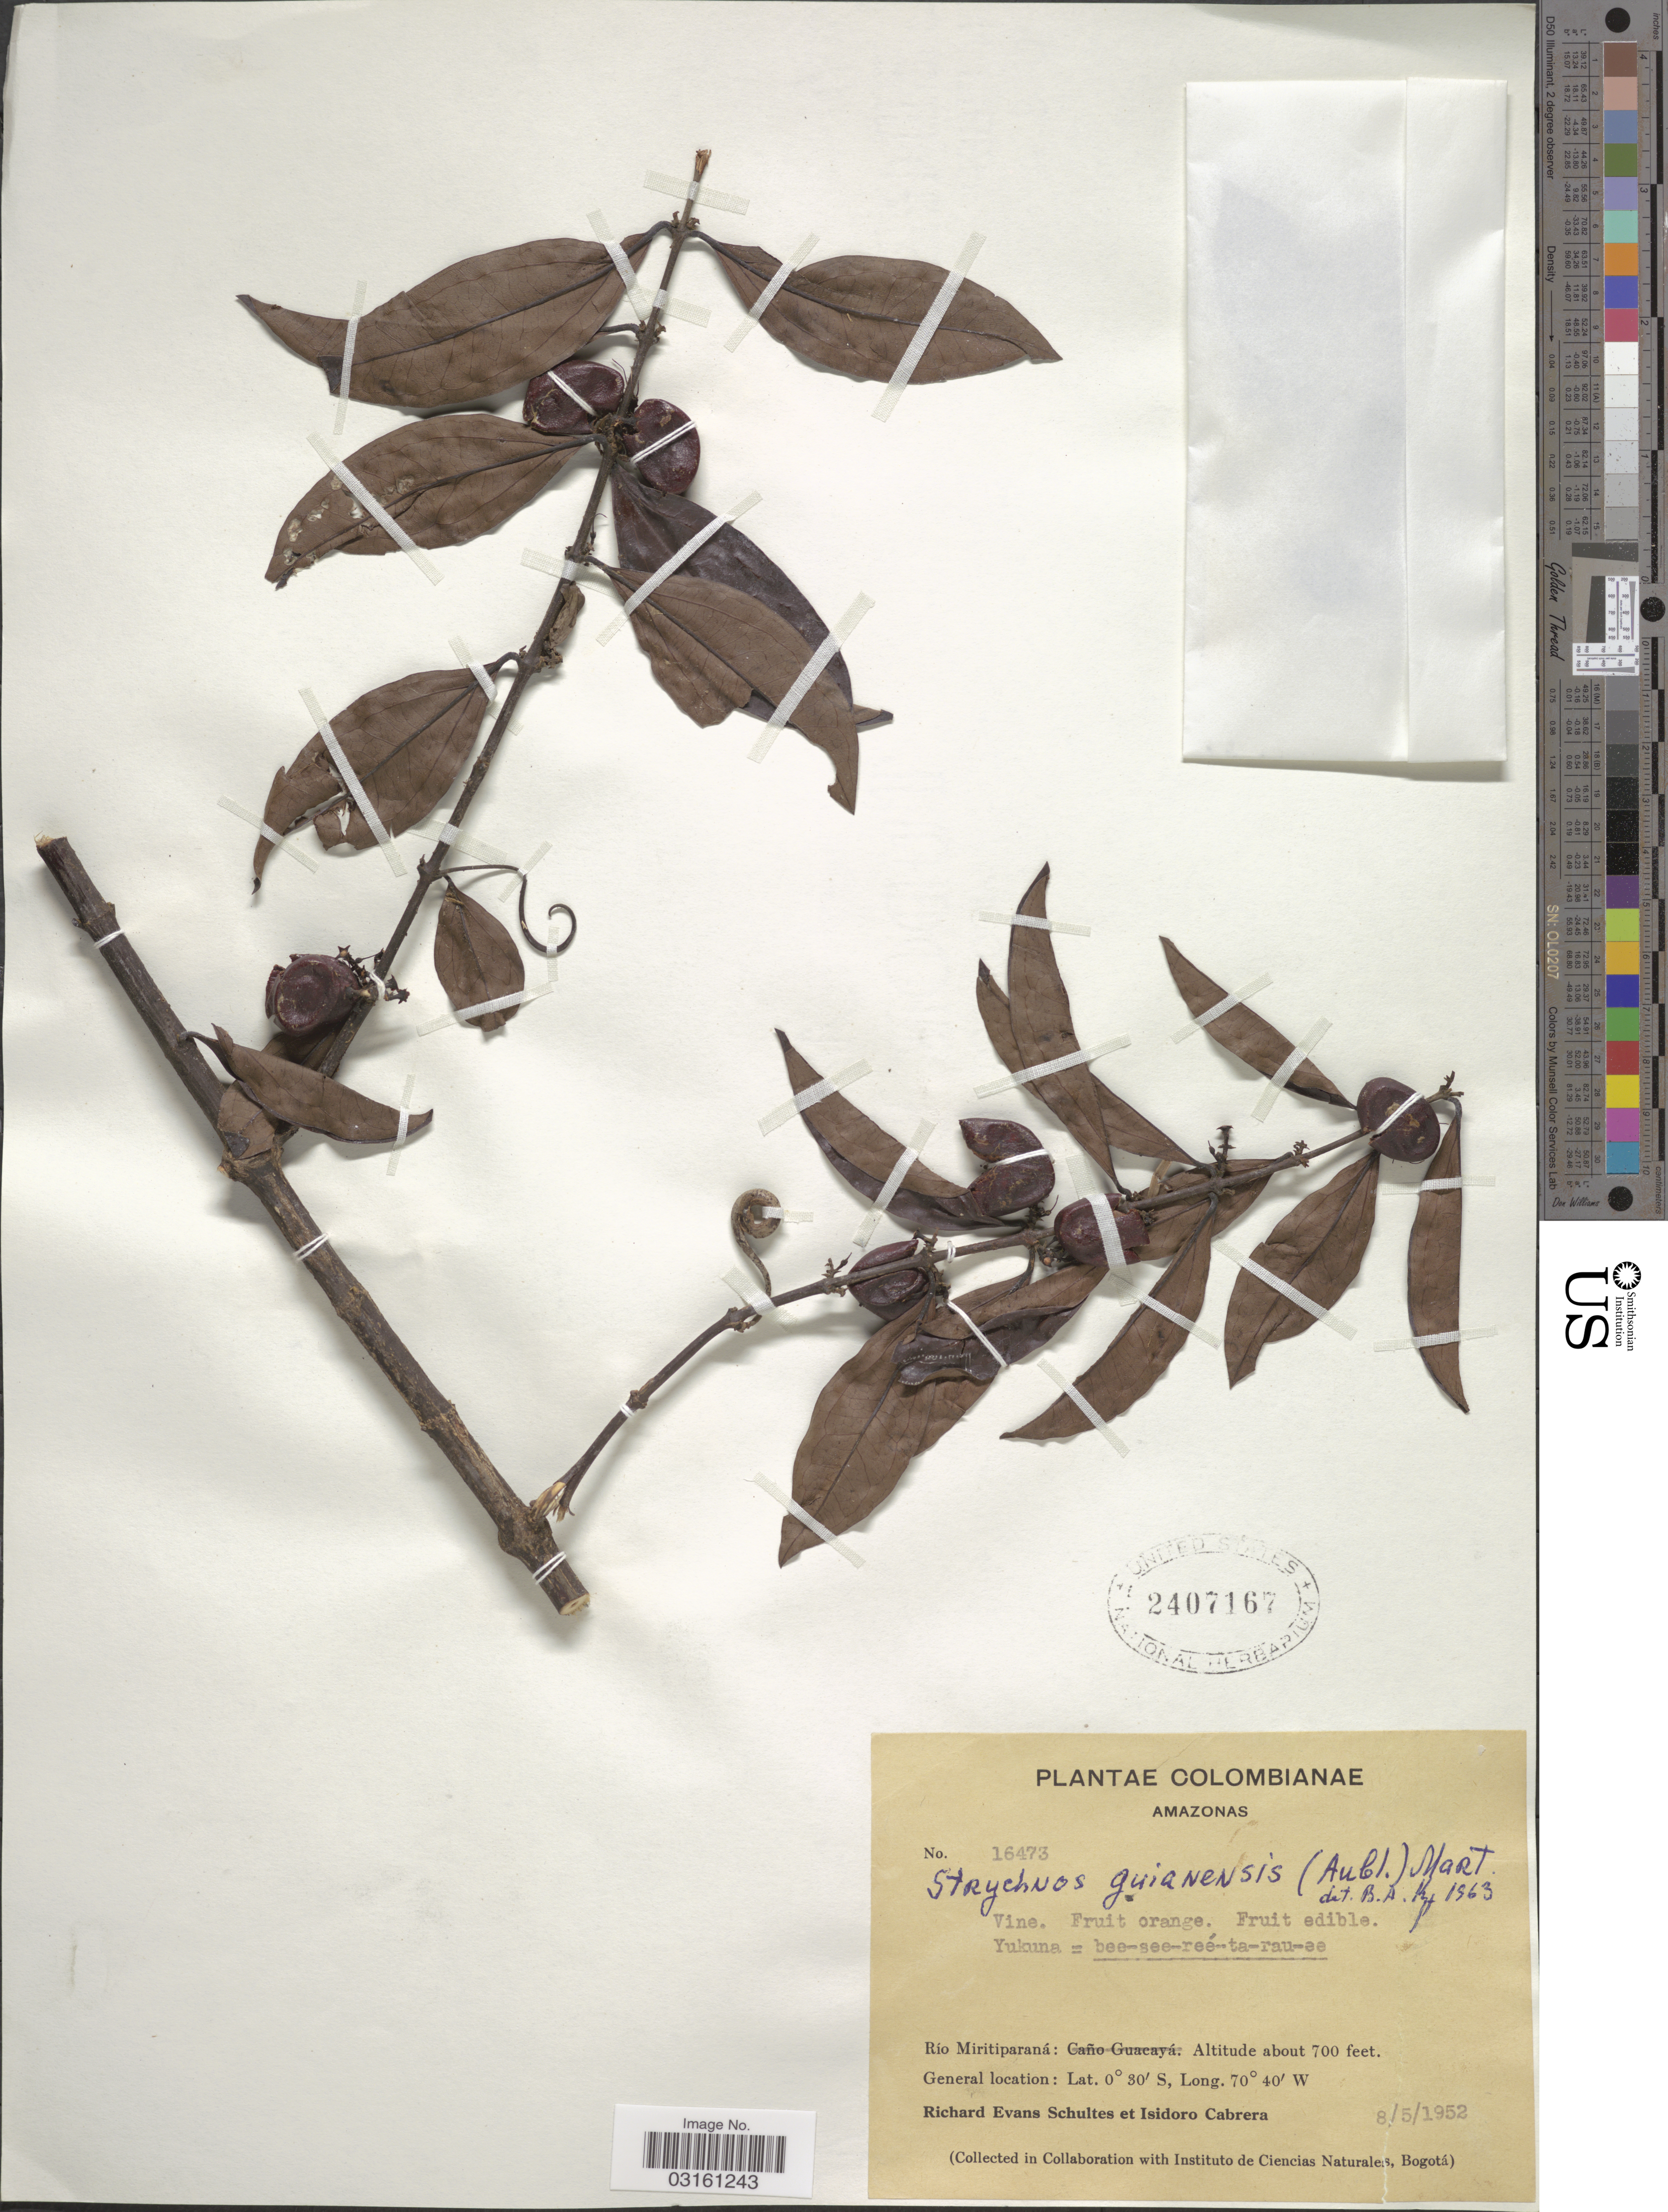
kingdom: Plantae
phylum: Tracheophyta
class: Magnoliopsida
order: Gentianales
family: Loganiaceae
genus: Strychnos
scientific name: Strychnos guianensis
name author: (Aubl.) Mart.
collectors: R. E. Schultes & I. Cabrera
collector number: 16473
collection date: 1952-05-08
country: Colombia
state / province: Amazônas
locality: Río Miritiparaná.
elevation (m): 213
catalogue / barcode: US 2407167